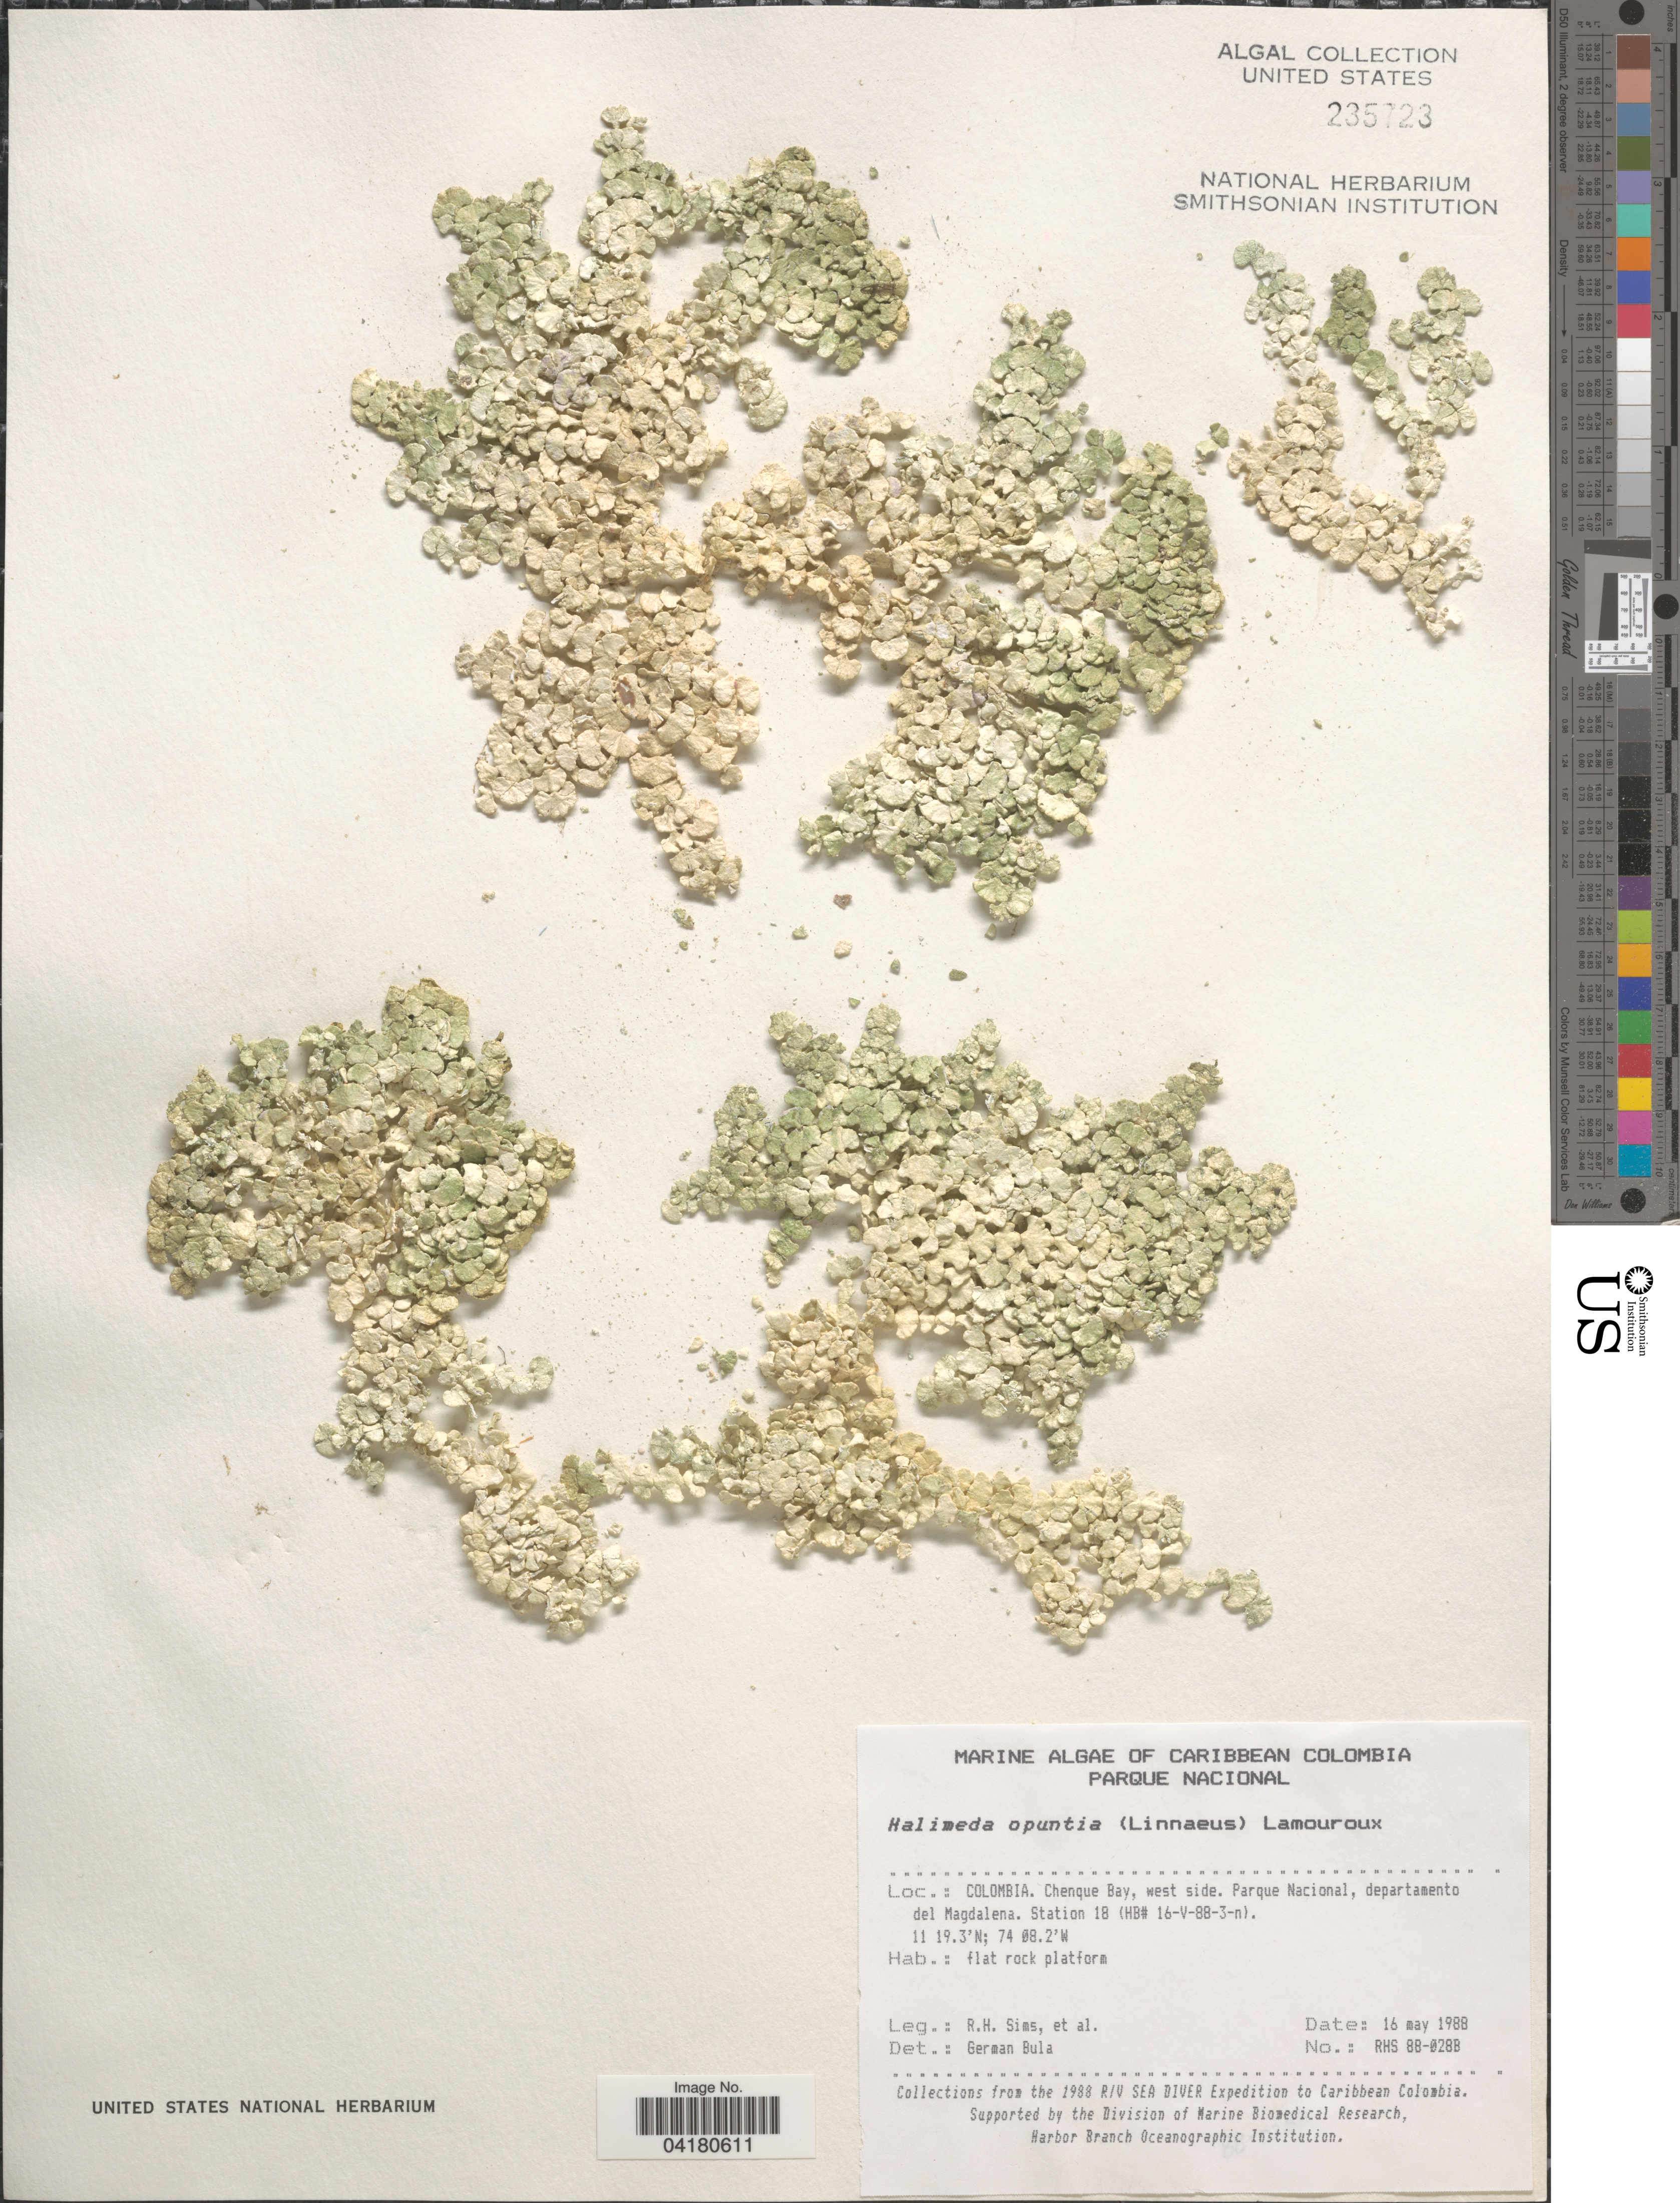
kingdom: Plantae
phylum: Chlorophyta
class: Ulvophyceae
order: Bryopsidales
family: Halimedaceae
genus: Halimeda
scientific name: Halimeda opuntia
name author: (L.) J.V.Lamouroux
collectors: R. H. Sims & et al.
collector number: RHS88-028B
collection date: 1988-05-16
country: Colombia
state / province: Magdalena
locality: Caribbean Colombia. Chenque Bay, west side. Parque Nacional, departamento del Magdalena. Station 18 (HB# 16-V-88-3-n). The 1988 R/V Sea Diver Expedition to Caribbean Colombia.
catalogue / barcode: US 235723